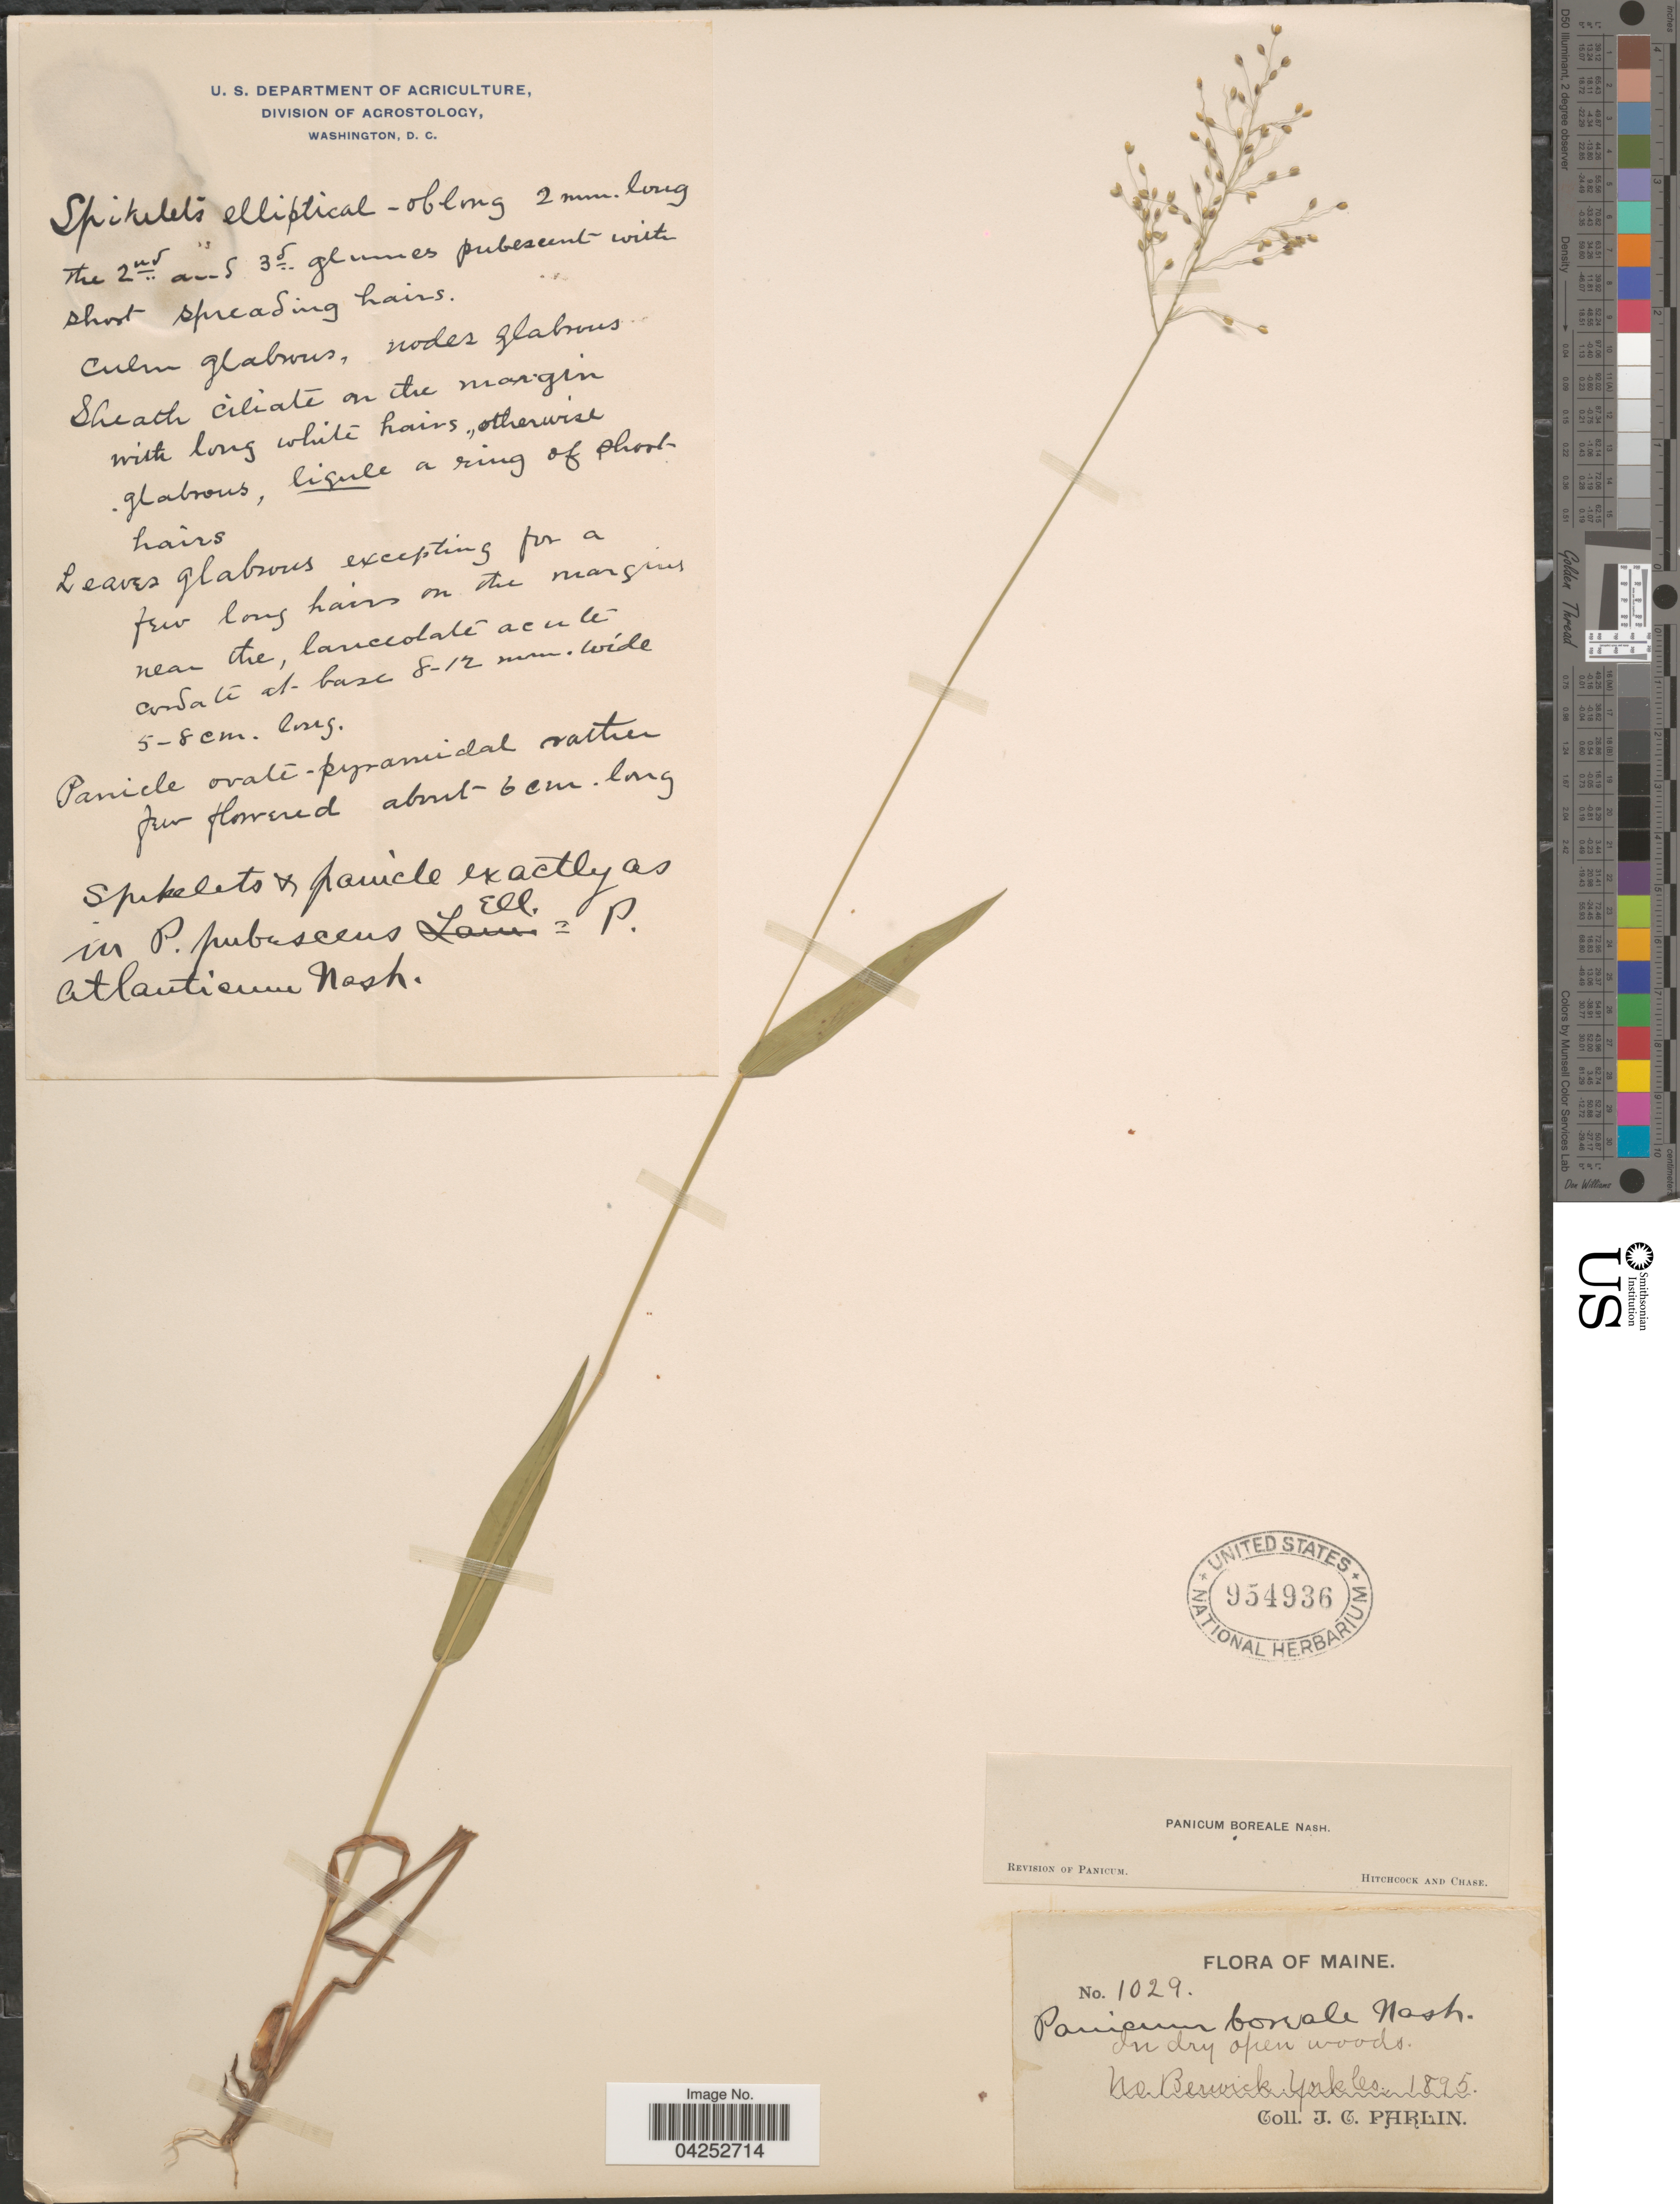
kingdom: Plantae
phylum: Tracheophyta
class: Liliopsida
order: Poales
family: Poaceae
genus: Dichanthelium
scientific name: Dichanthelium boreale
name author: (Nash) Freckmann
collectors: J. Parlin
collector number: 1029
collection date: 1895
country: United States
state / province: Maine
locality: No. Berwick, York Co.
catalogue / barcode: US 954936